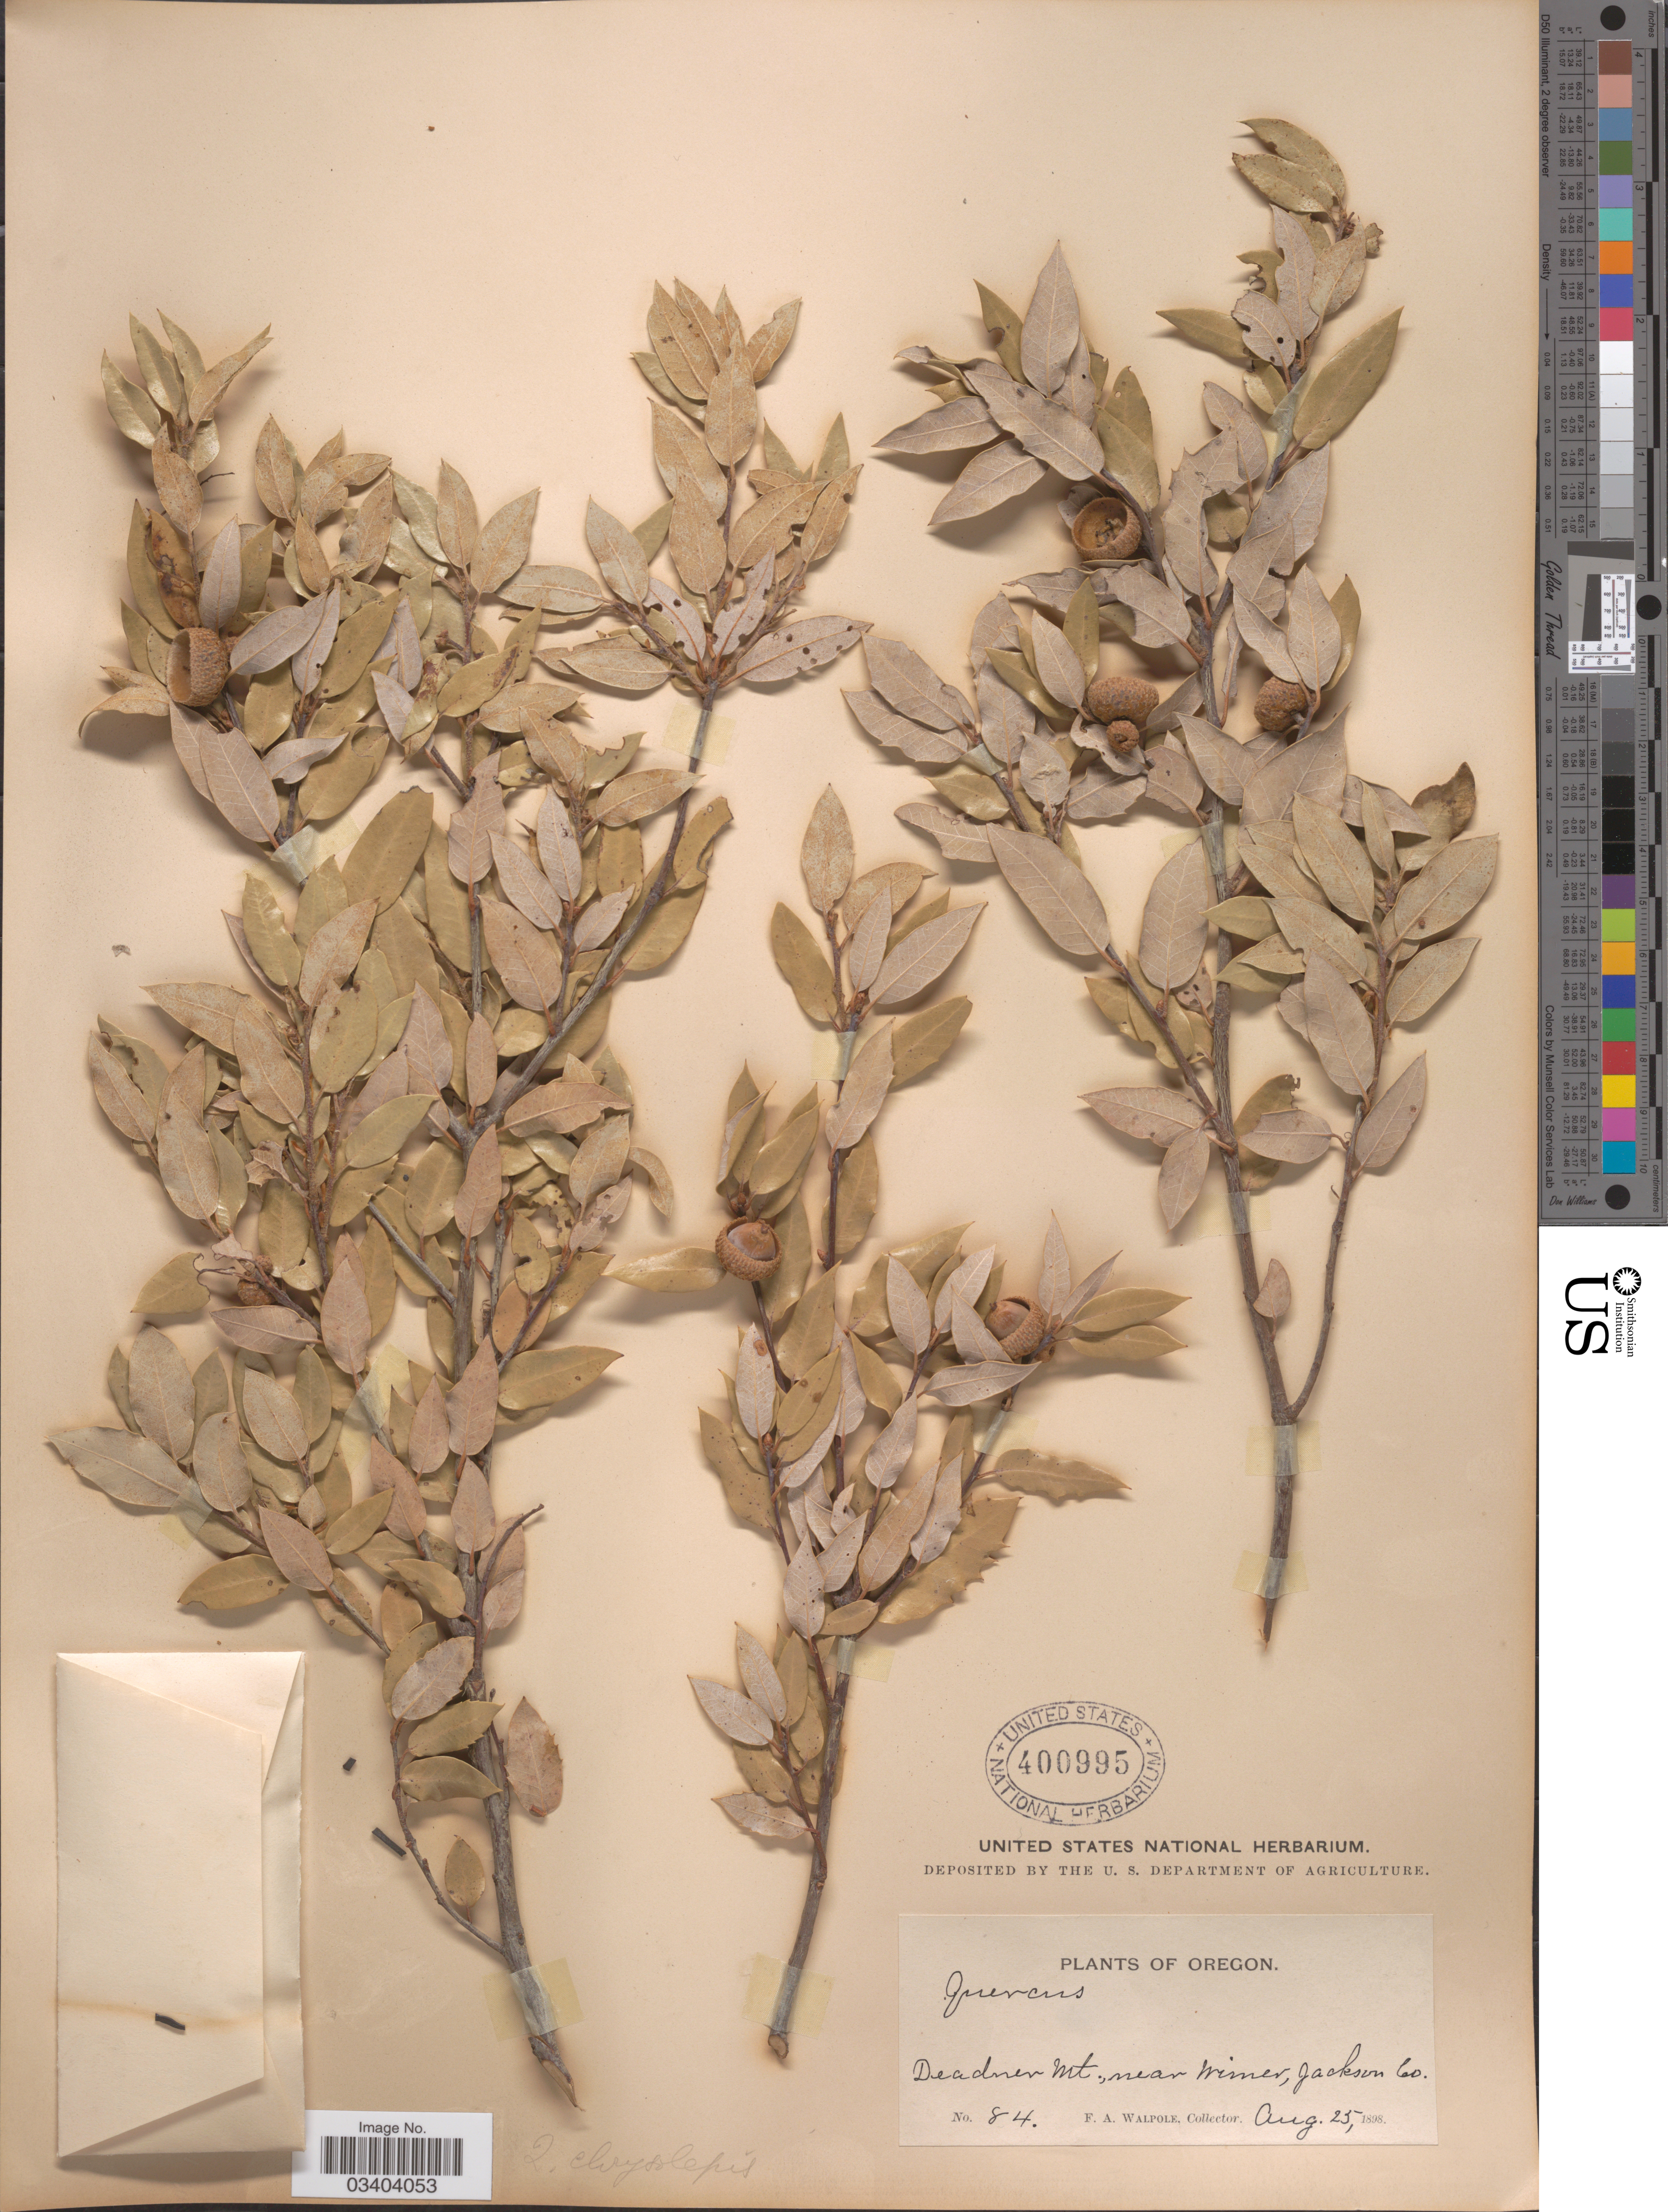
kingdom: Plantae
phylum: Tracheophyta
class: Magnoliopsida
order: Fagales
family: Fagaceae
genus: Quercus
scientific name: Quercus chrysolepis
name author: Liebm.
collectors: F. Walpole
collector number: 84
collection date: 1898-08-25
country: United States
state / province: Oregon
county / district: Jackson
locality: Deadner Mt., near Wimer, Jackson Co.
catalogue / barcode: US 400995